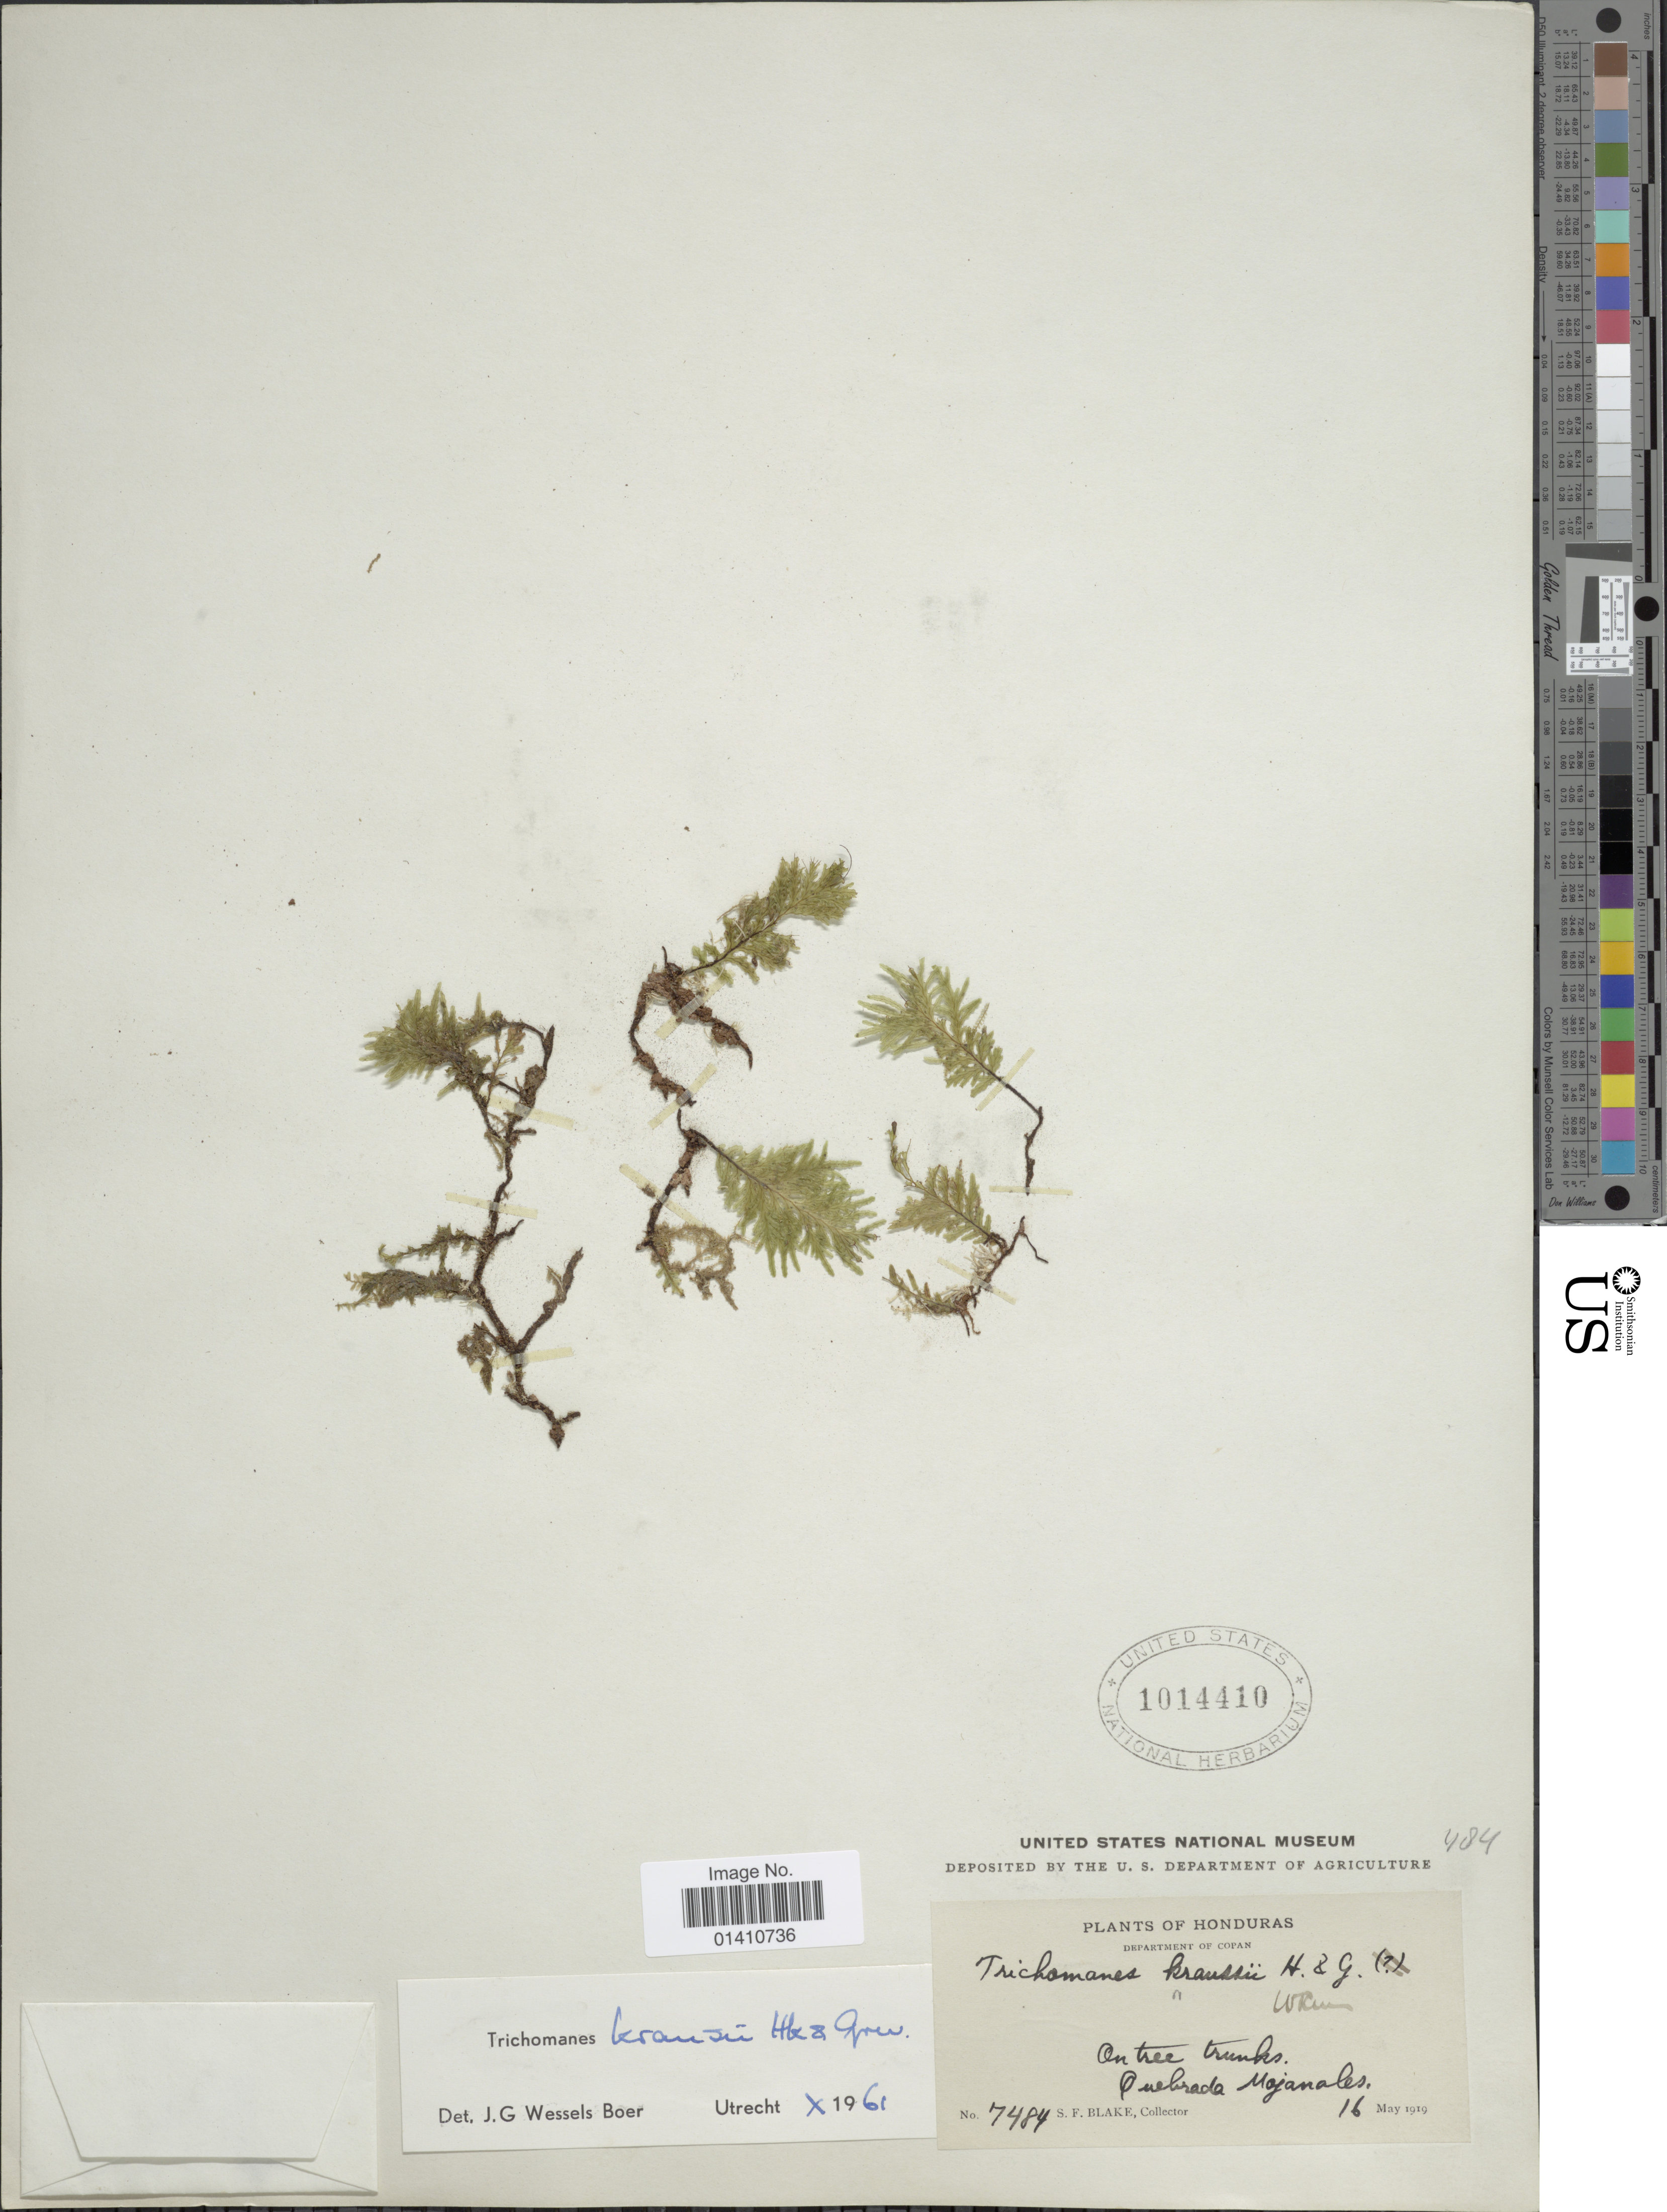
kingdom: Plantae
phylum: Tracheophyta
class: Polypodiopsida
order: Hymenophyllales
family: Hymenophyllaceae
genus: Didymoglossum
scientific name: Didymoglossum kraussii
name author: (Hook. & Grev.) C. Presl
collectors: S. Blake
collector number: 7484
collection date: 1919-05-16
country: Honduras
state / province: Copán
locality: Department of Copan, on tree trunks. Quebrada Mojanales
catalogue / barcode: US 1014410